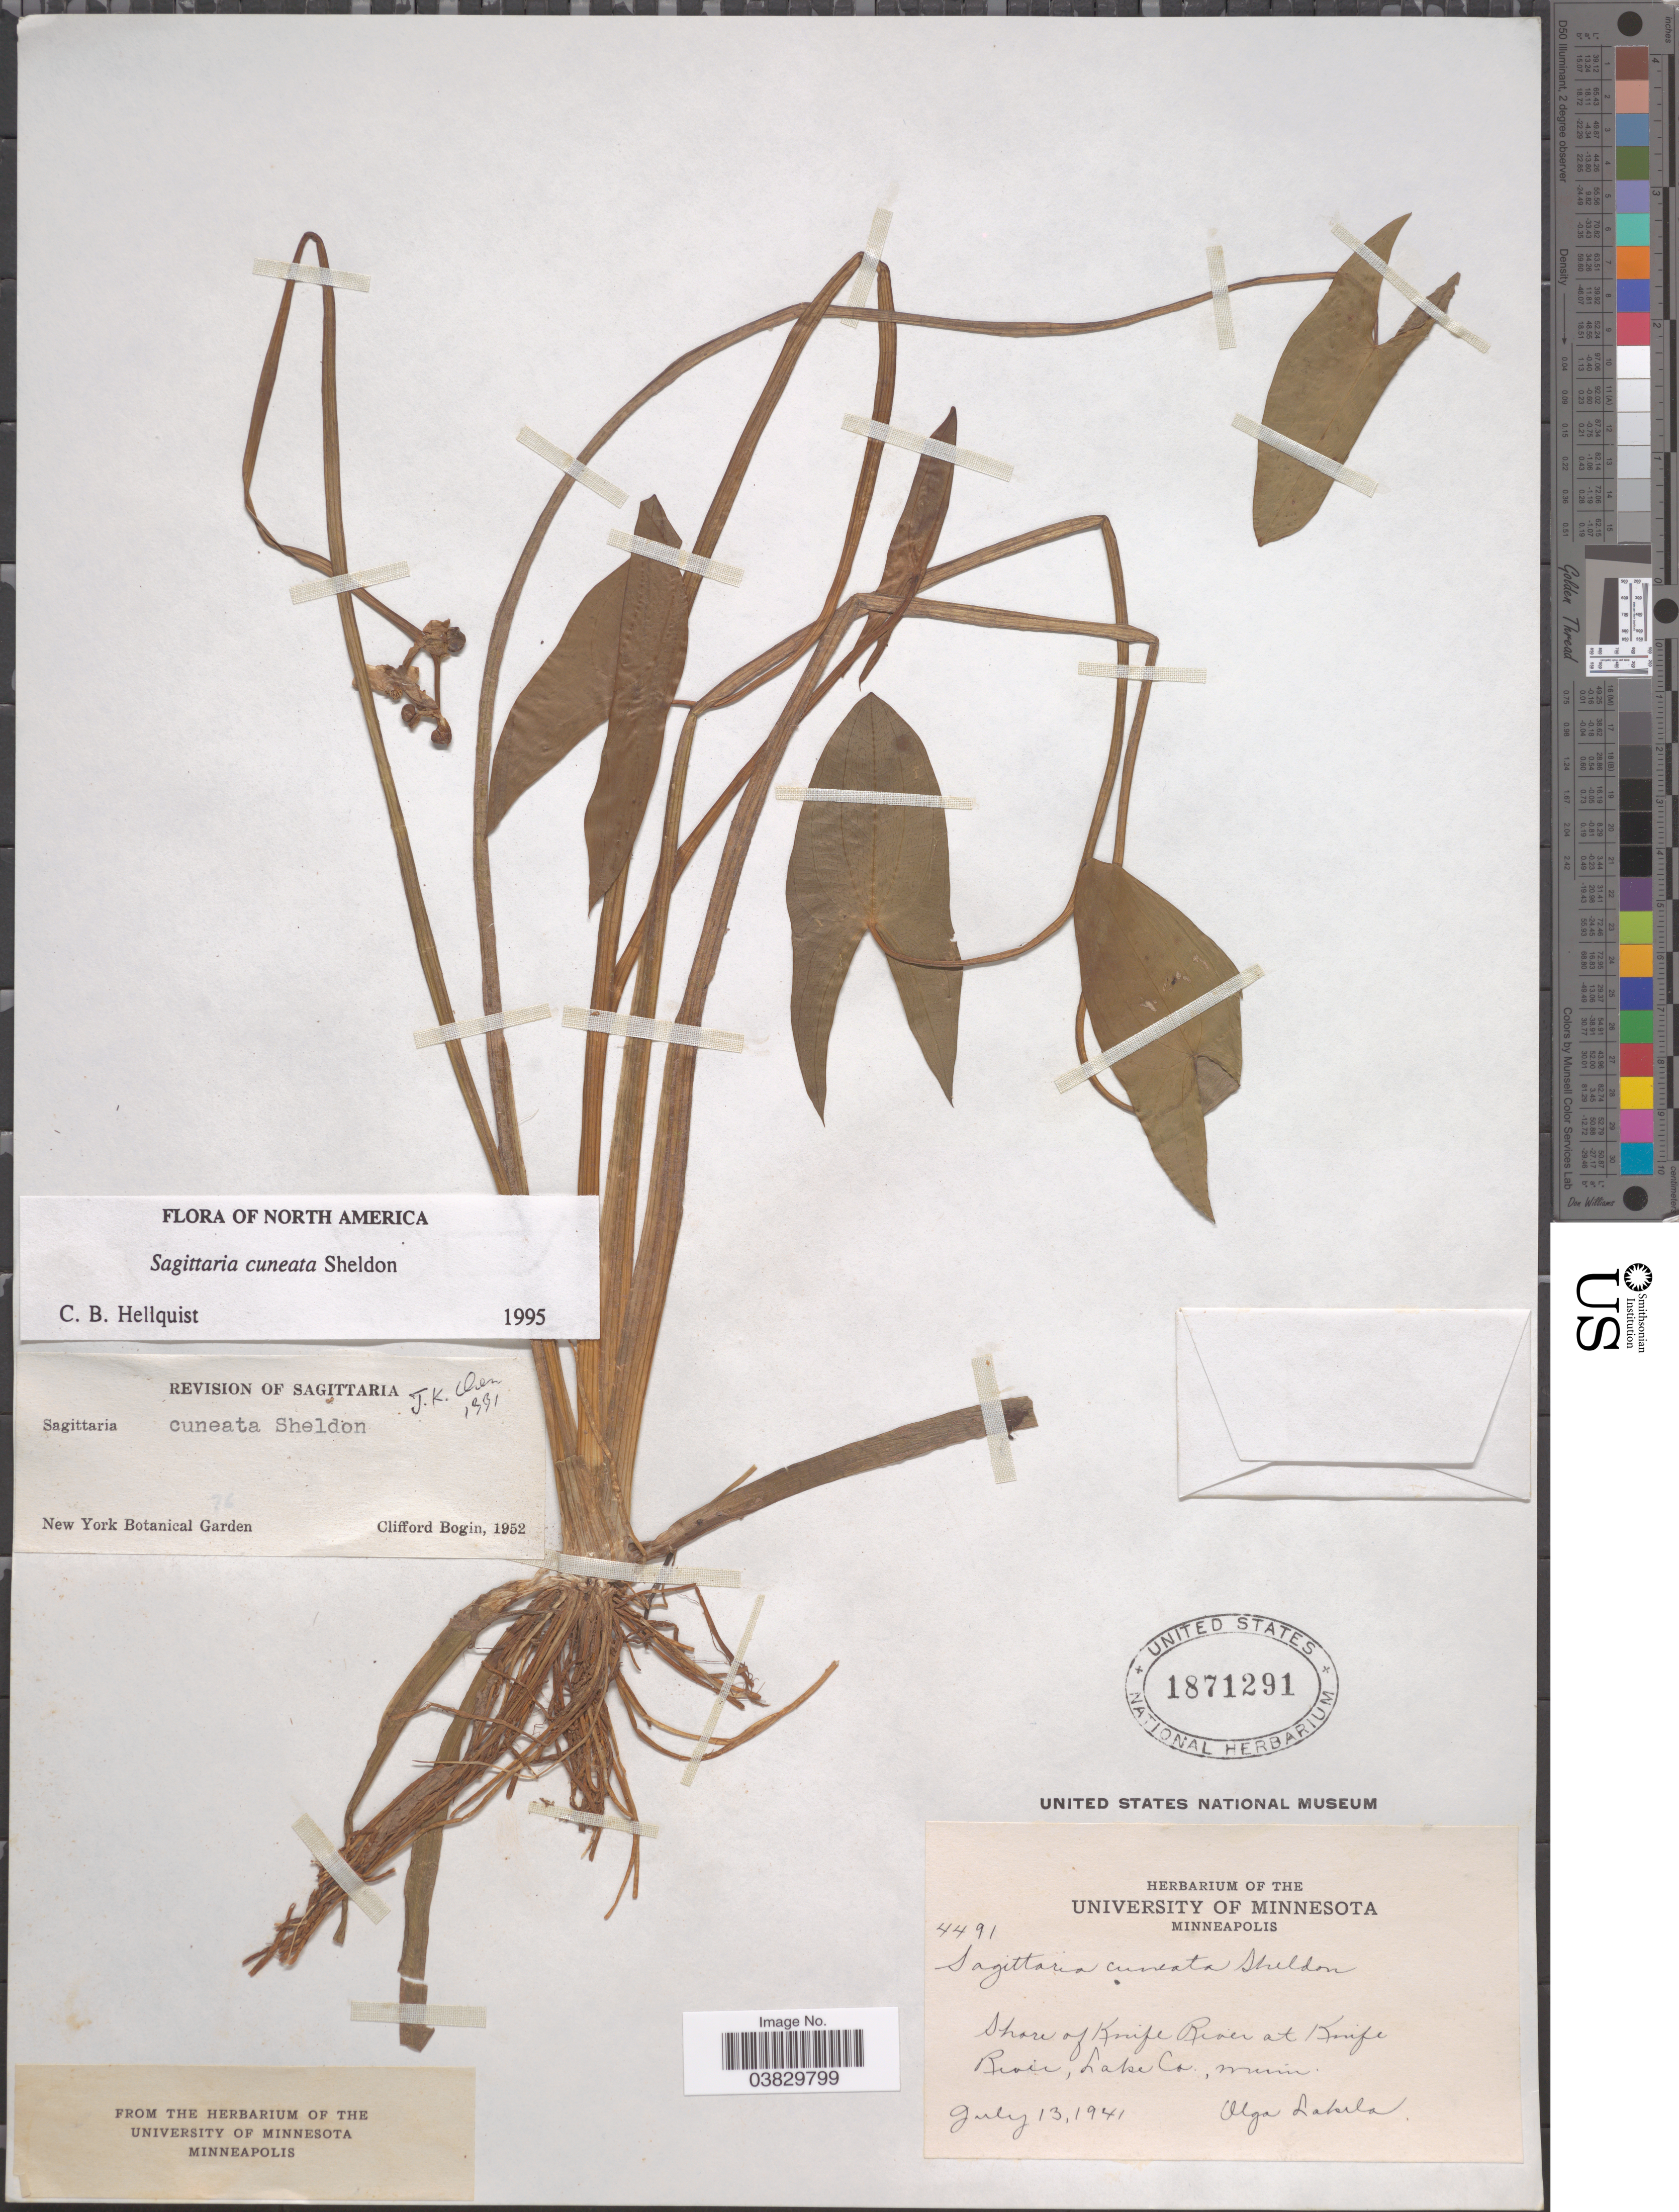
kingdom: Plantae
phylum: Tracheophyta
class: Liliopsida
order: Alismatales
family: Alismataceae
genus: Sagittaria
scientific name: Sagittaria cuneata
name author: E. Sheld.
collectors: O. K. Lakela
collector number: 4491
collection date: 1941-07-13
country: United States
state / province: Minnesota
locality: Shore of Knife River at Knife River, Lake Co.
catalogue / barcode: US 1871291